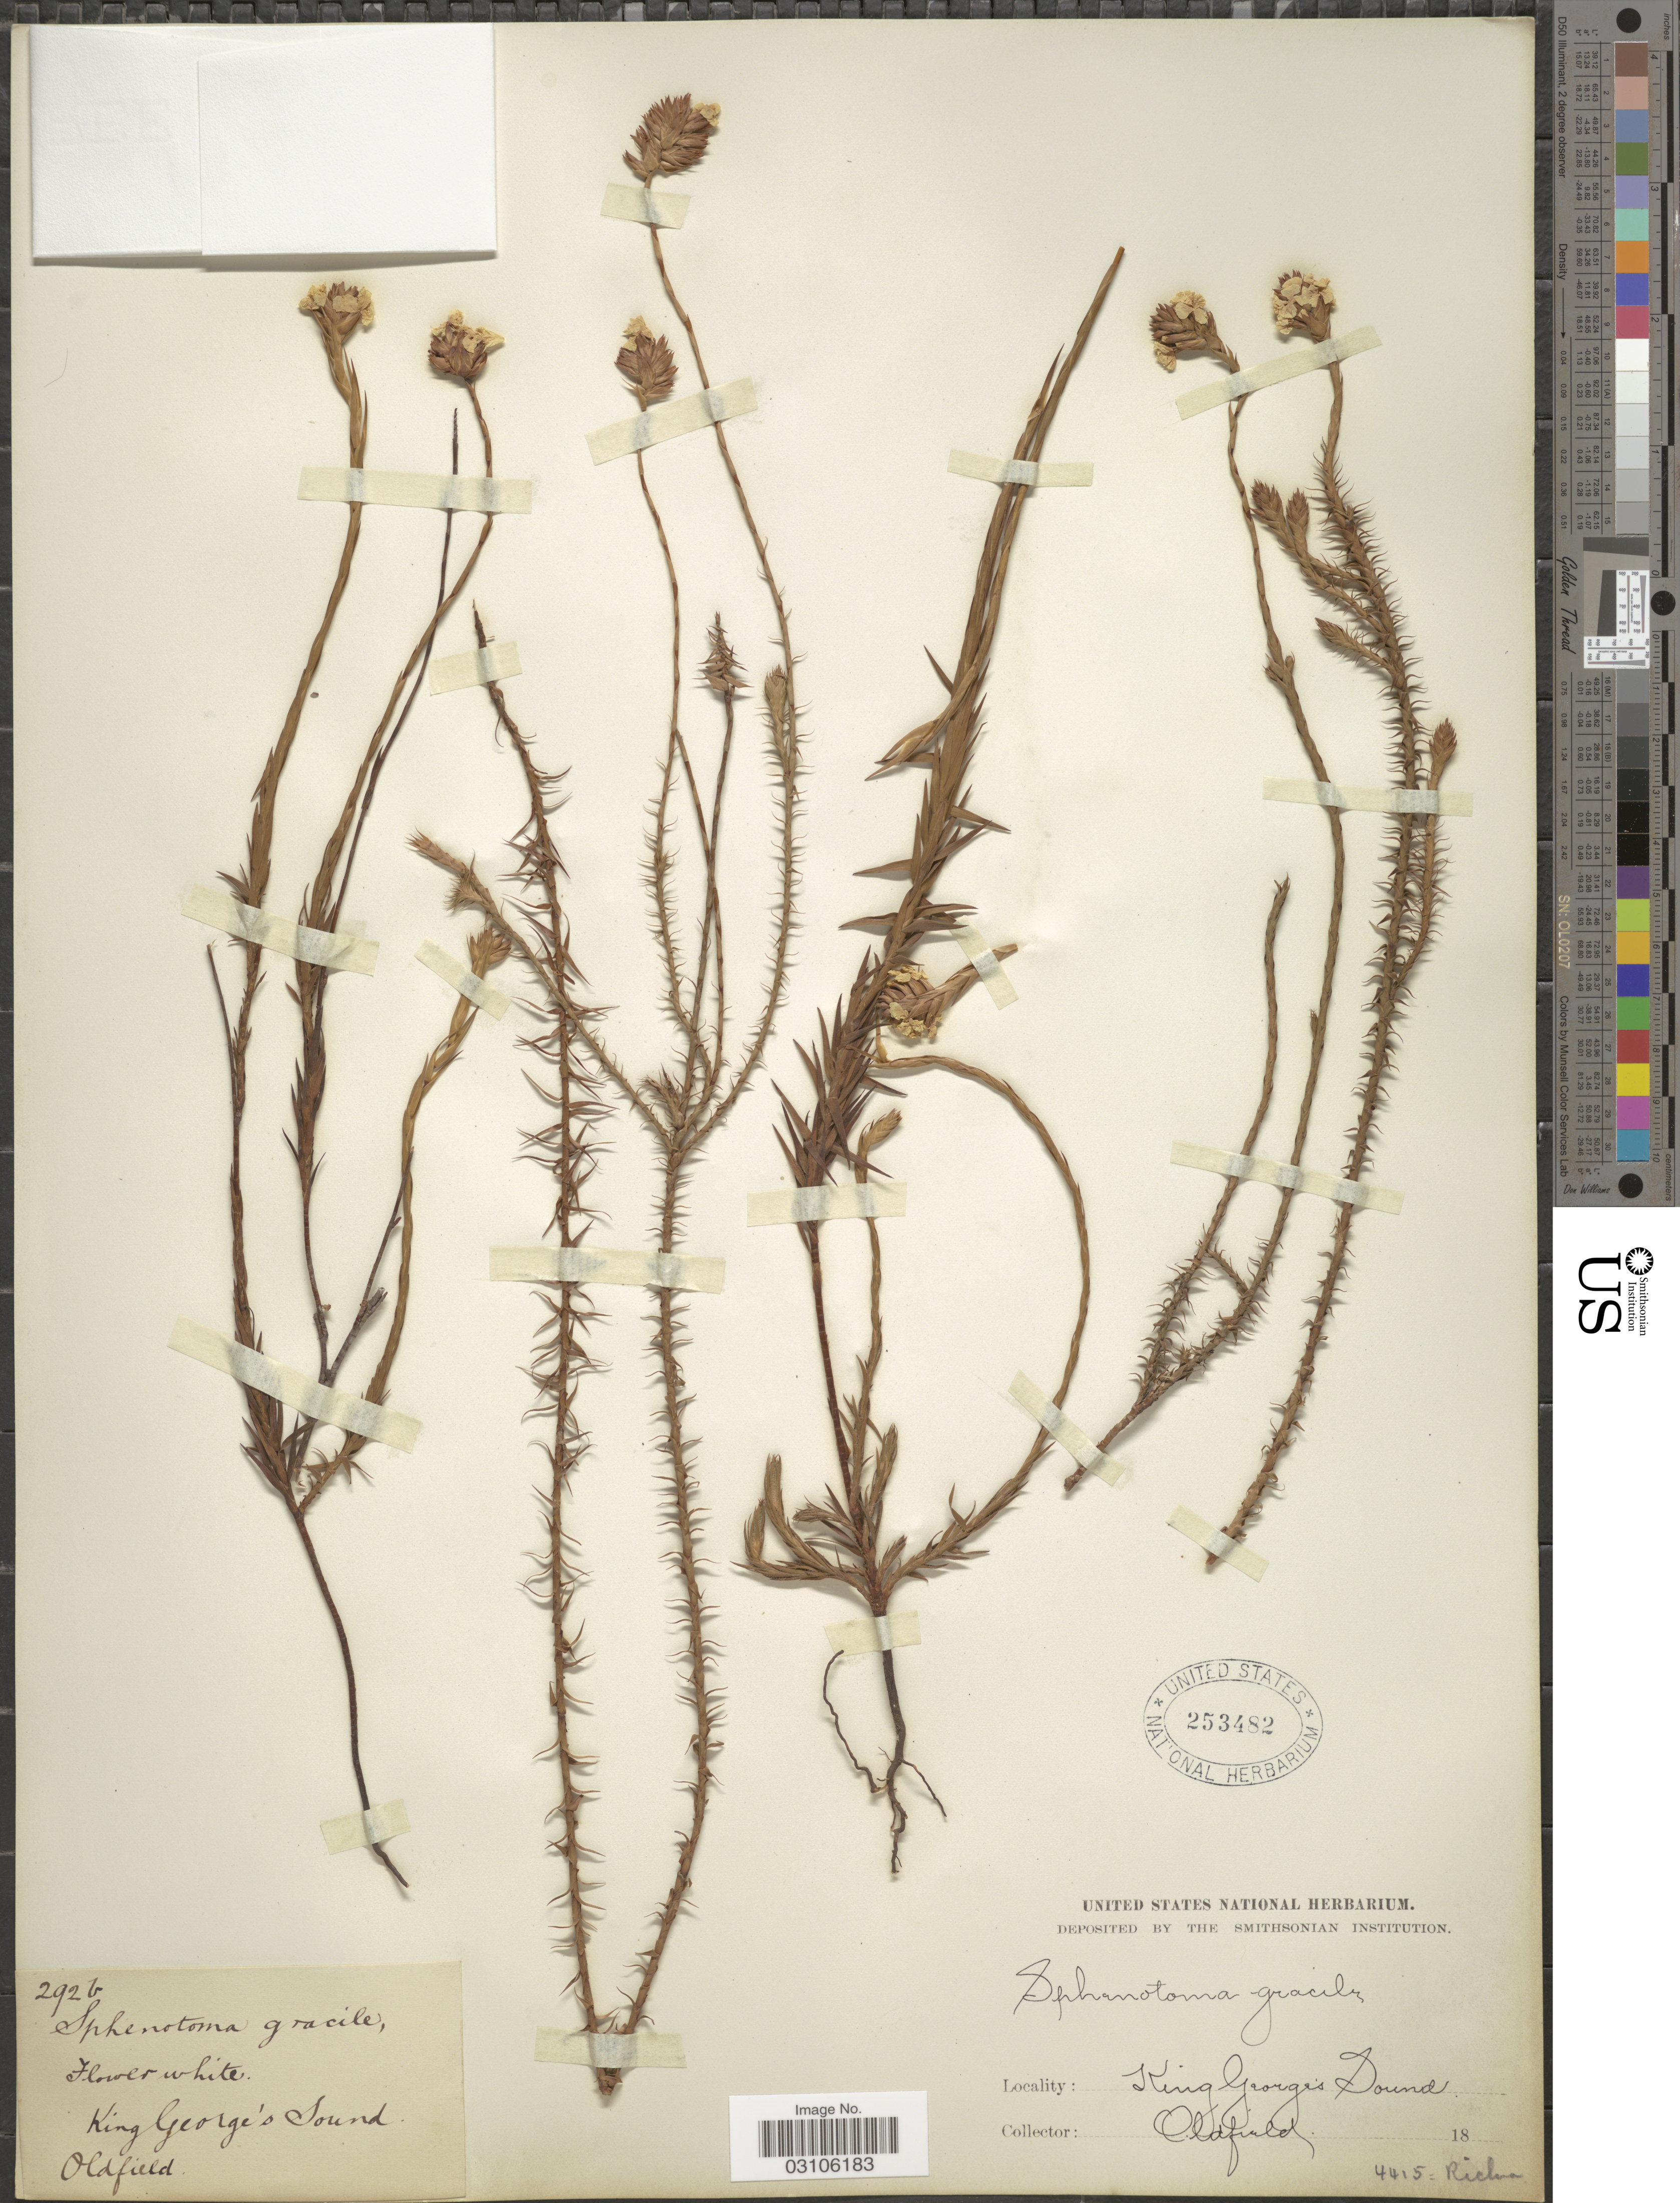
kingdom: Plantae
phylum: Tracheophyta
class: Magnoliopsida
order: Ericales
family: Ericaceae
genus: Sphenotoma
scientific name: Sphenotoma gracile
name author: Sweet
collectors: Oldfield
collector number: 292b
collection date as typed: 18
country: Australia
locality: King George's Sound.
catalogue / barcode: US 253482